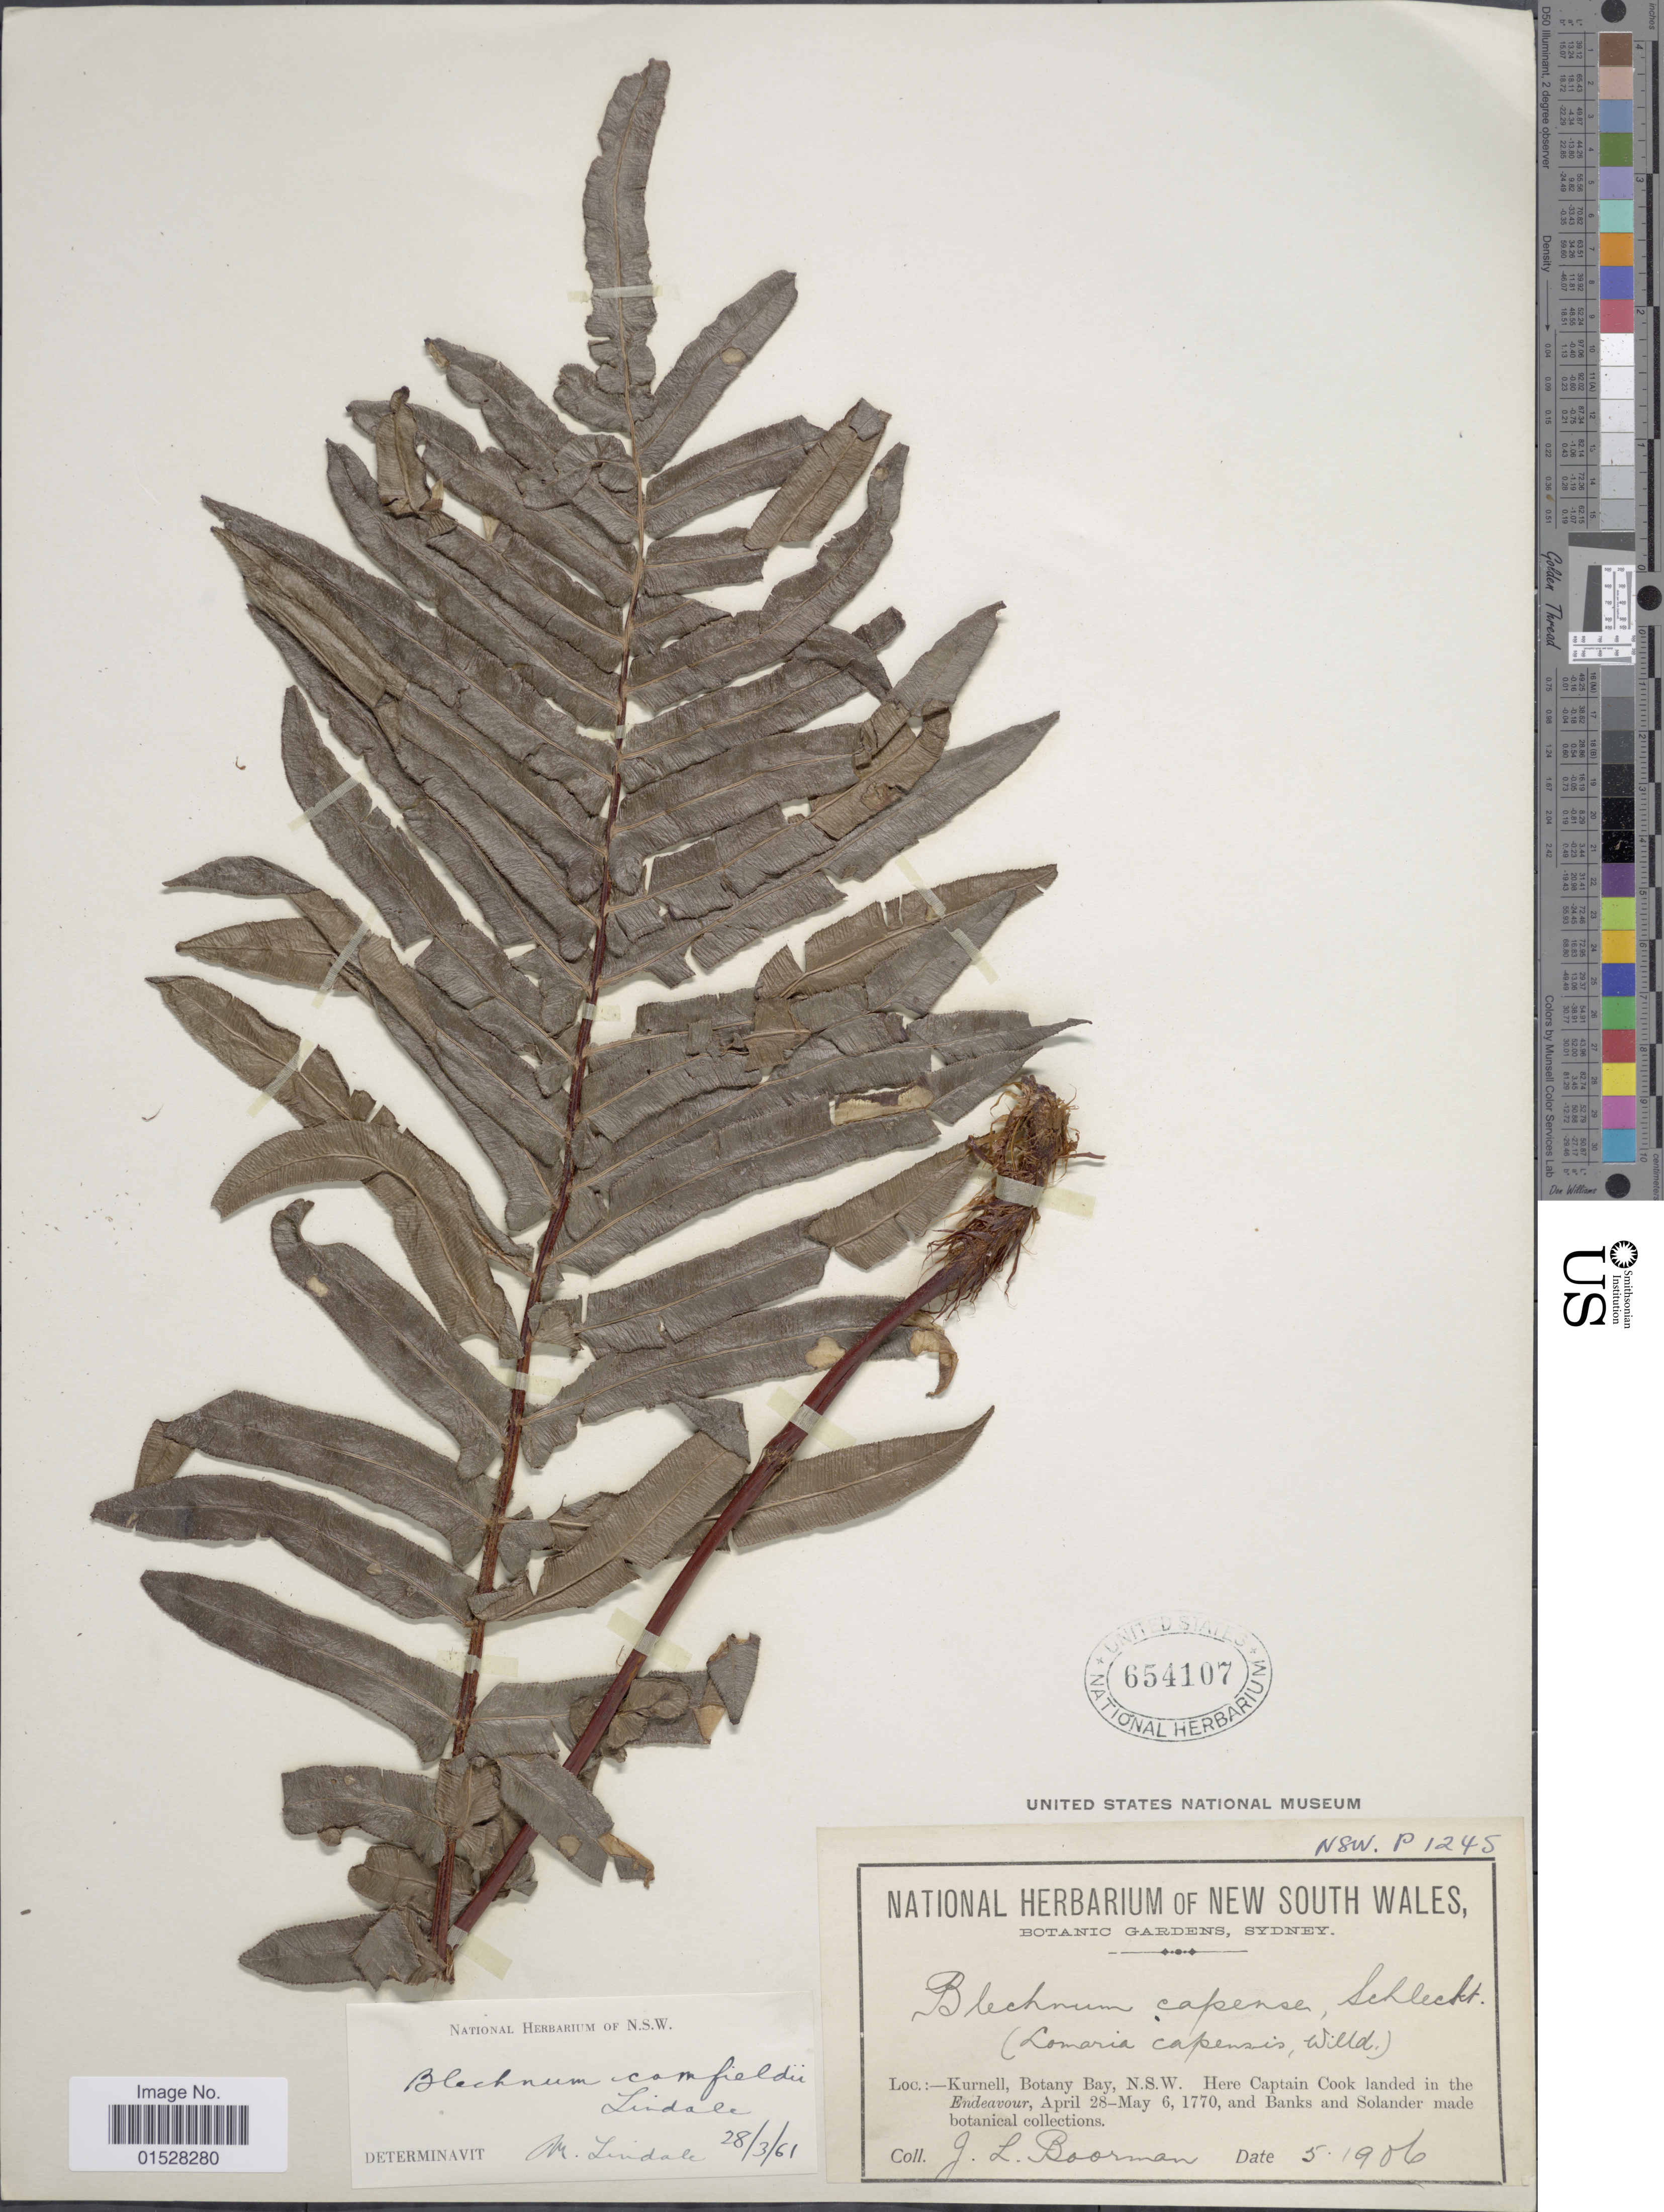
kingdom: Plantae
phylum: Tracheophyta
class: Polypodiopsida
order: Polypodiales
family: Blechnaceae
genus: Blechnum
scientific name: Blechnum camfieldii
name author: Tindale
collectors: J. Boorman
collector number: NSW/P/1245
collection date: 1906-05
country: Australia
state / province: New South Wales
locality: Kurnell, Botany Bay.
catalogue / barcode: US 654107